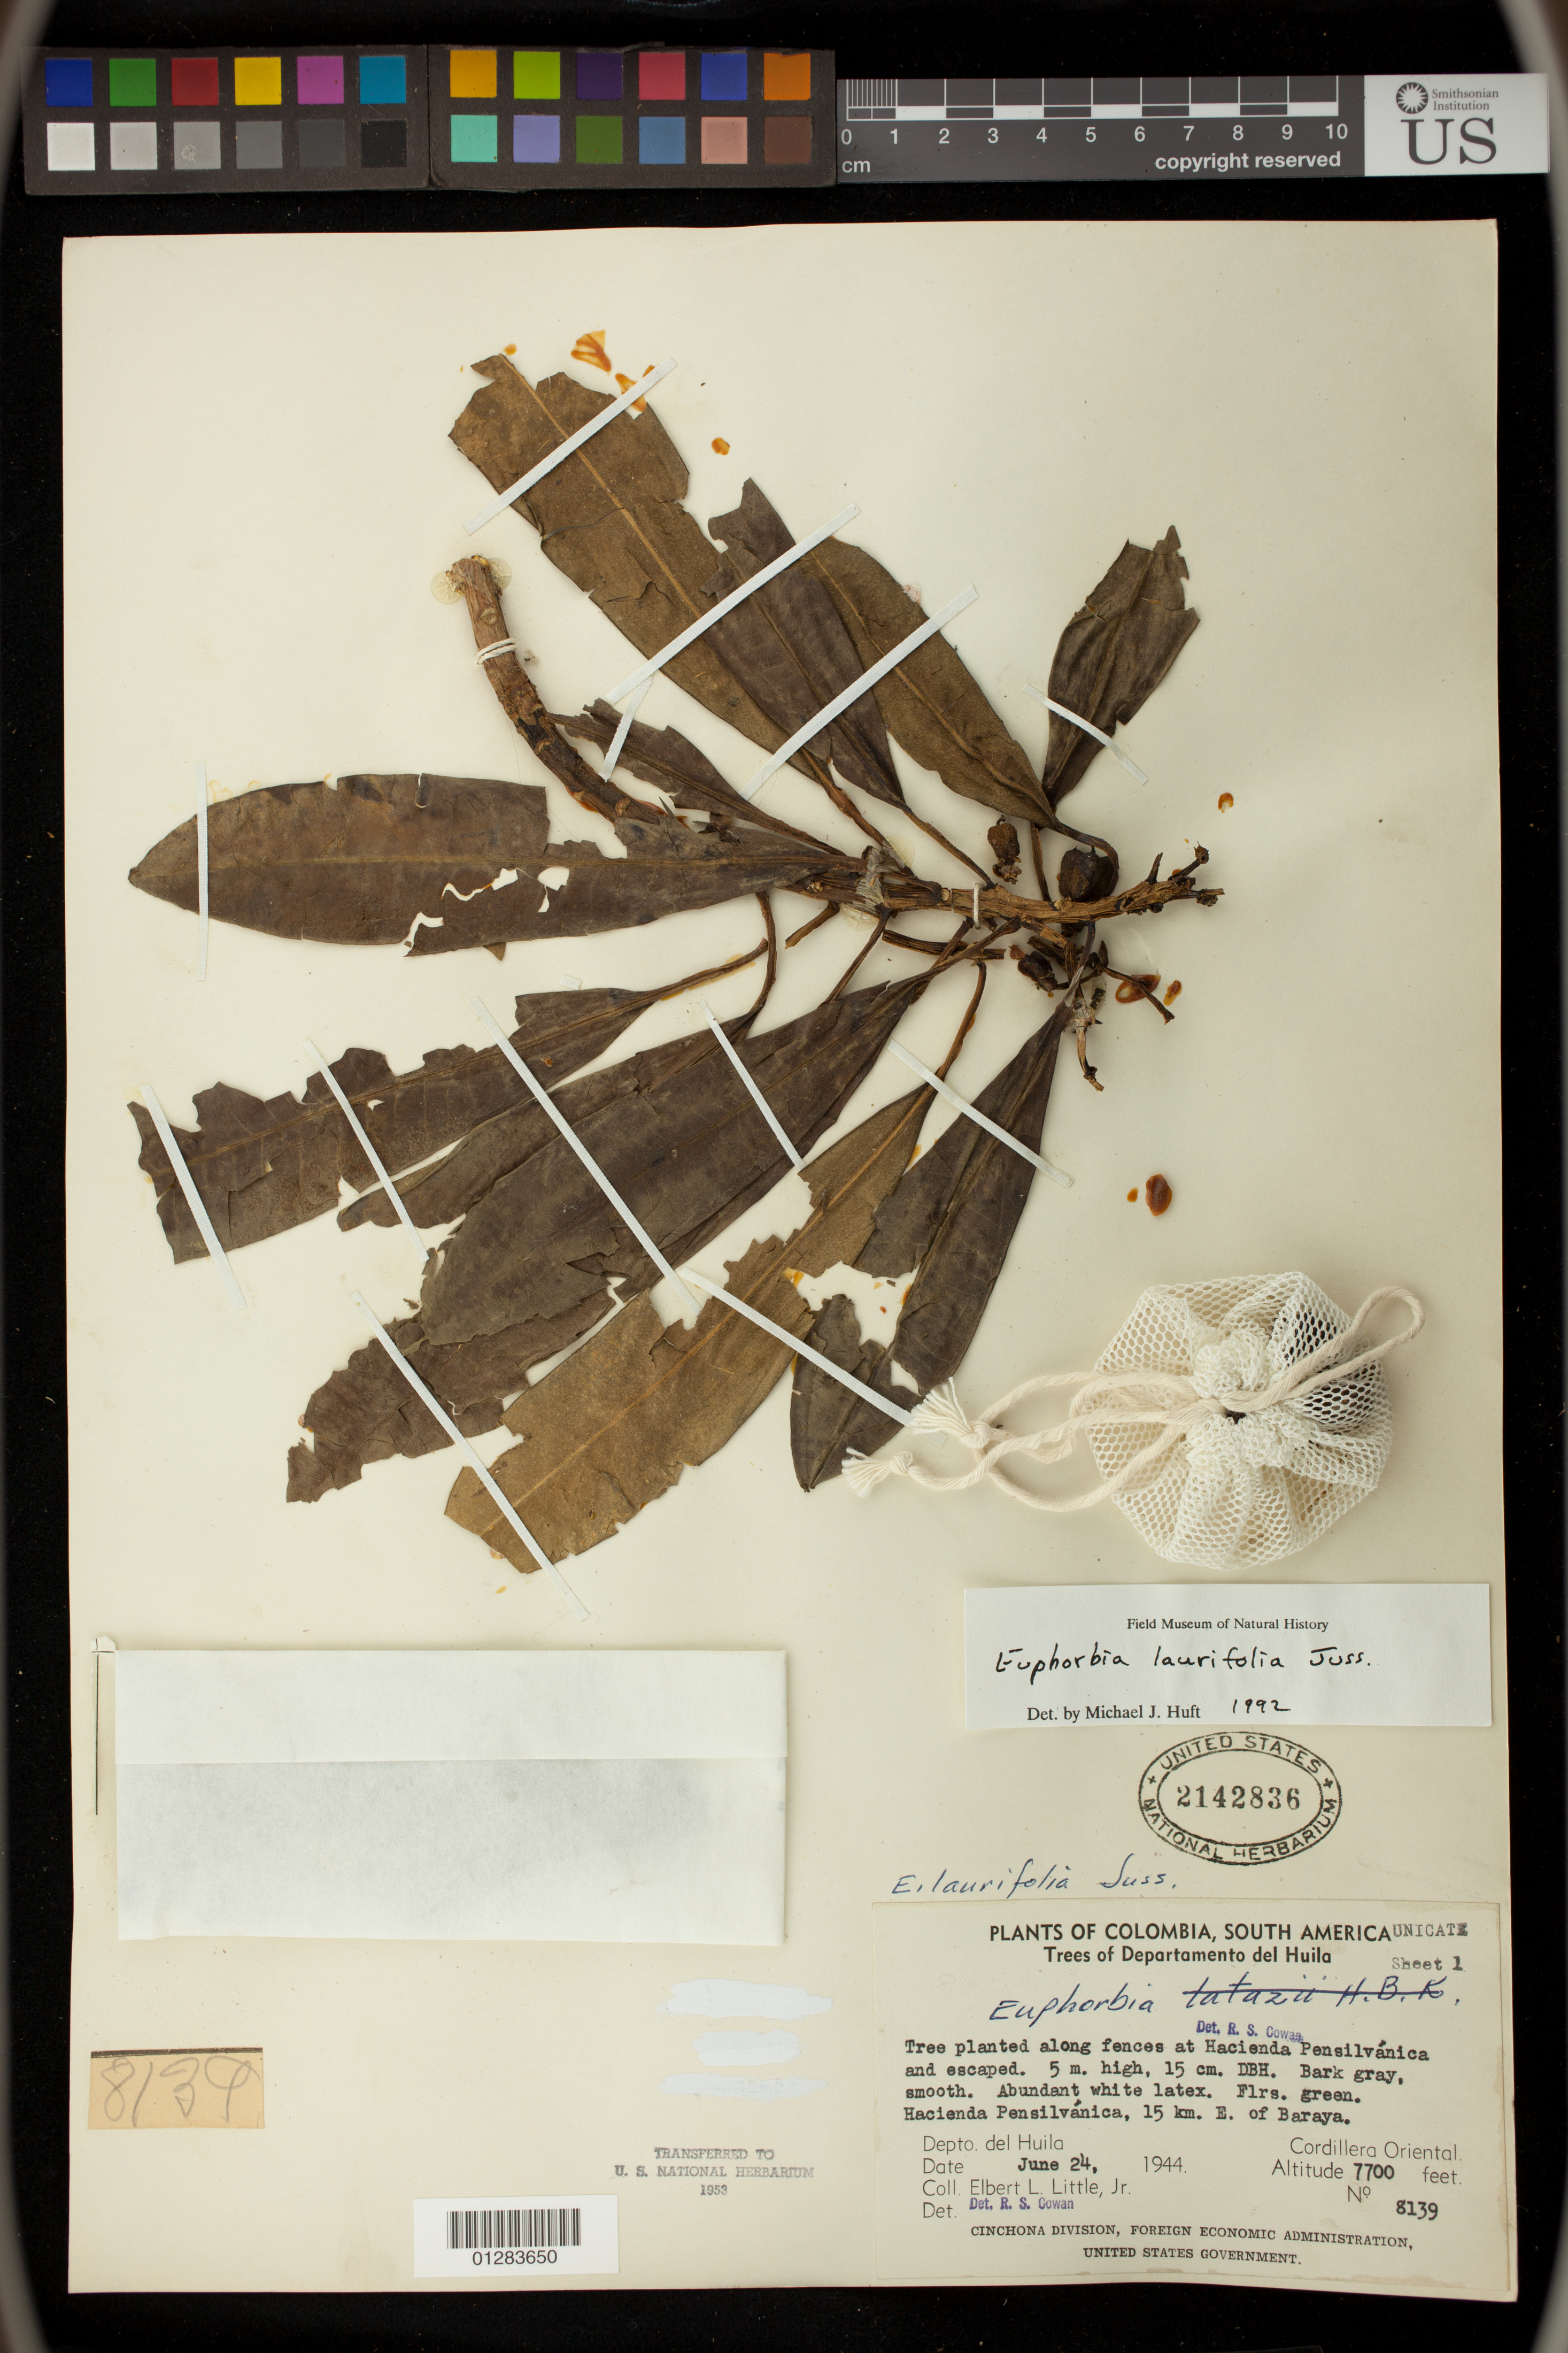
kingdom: Plantae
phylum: Tracheophyta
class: Magnoliopsida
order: Malpighiales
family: Euphorbiaceae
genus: Euphorbia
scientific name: Euphorbia laurifolia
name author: Juss. ex Lam.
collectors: E. L. Little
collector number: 8139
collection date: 1944-06-24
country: Colombia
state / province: Huila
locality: Hacienda Pensilvanica, 15 km. E. of Baraya, Cordillera Oriental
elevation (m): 2347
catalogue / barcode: US 2142836